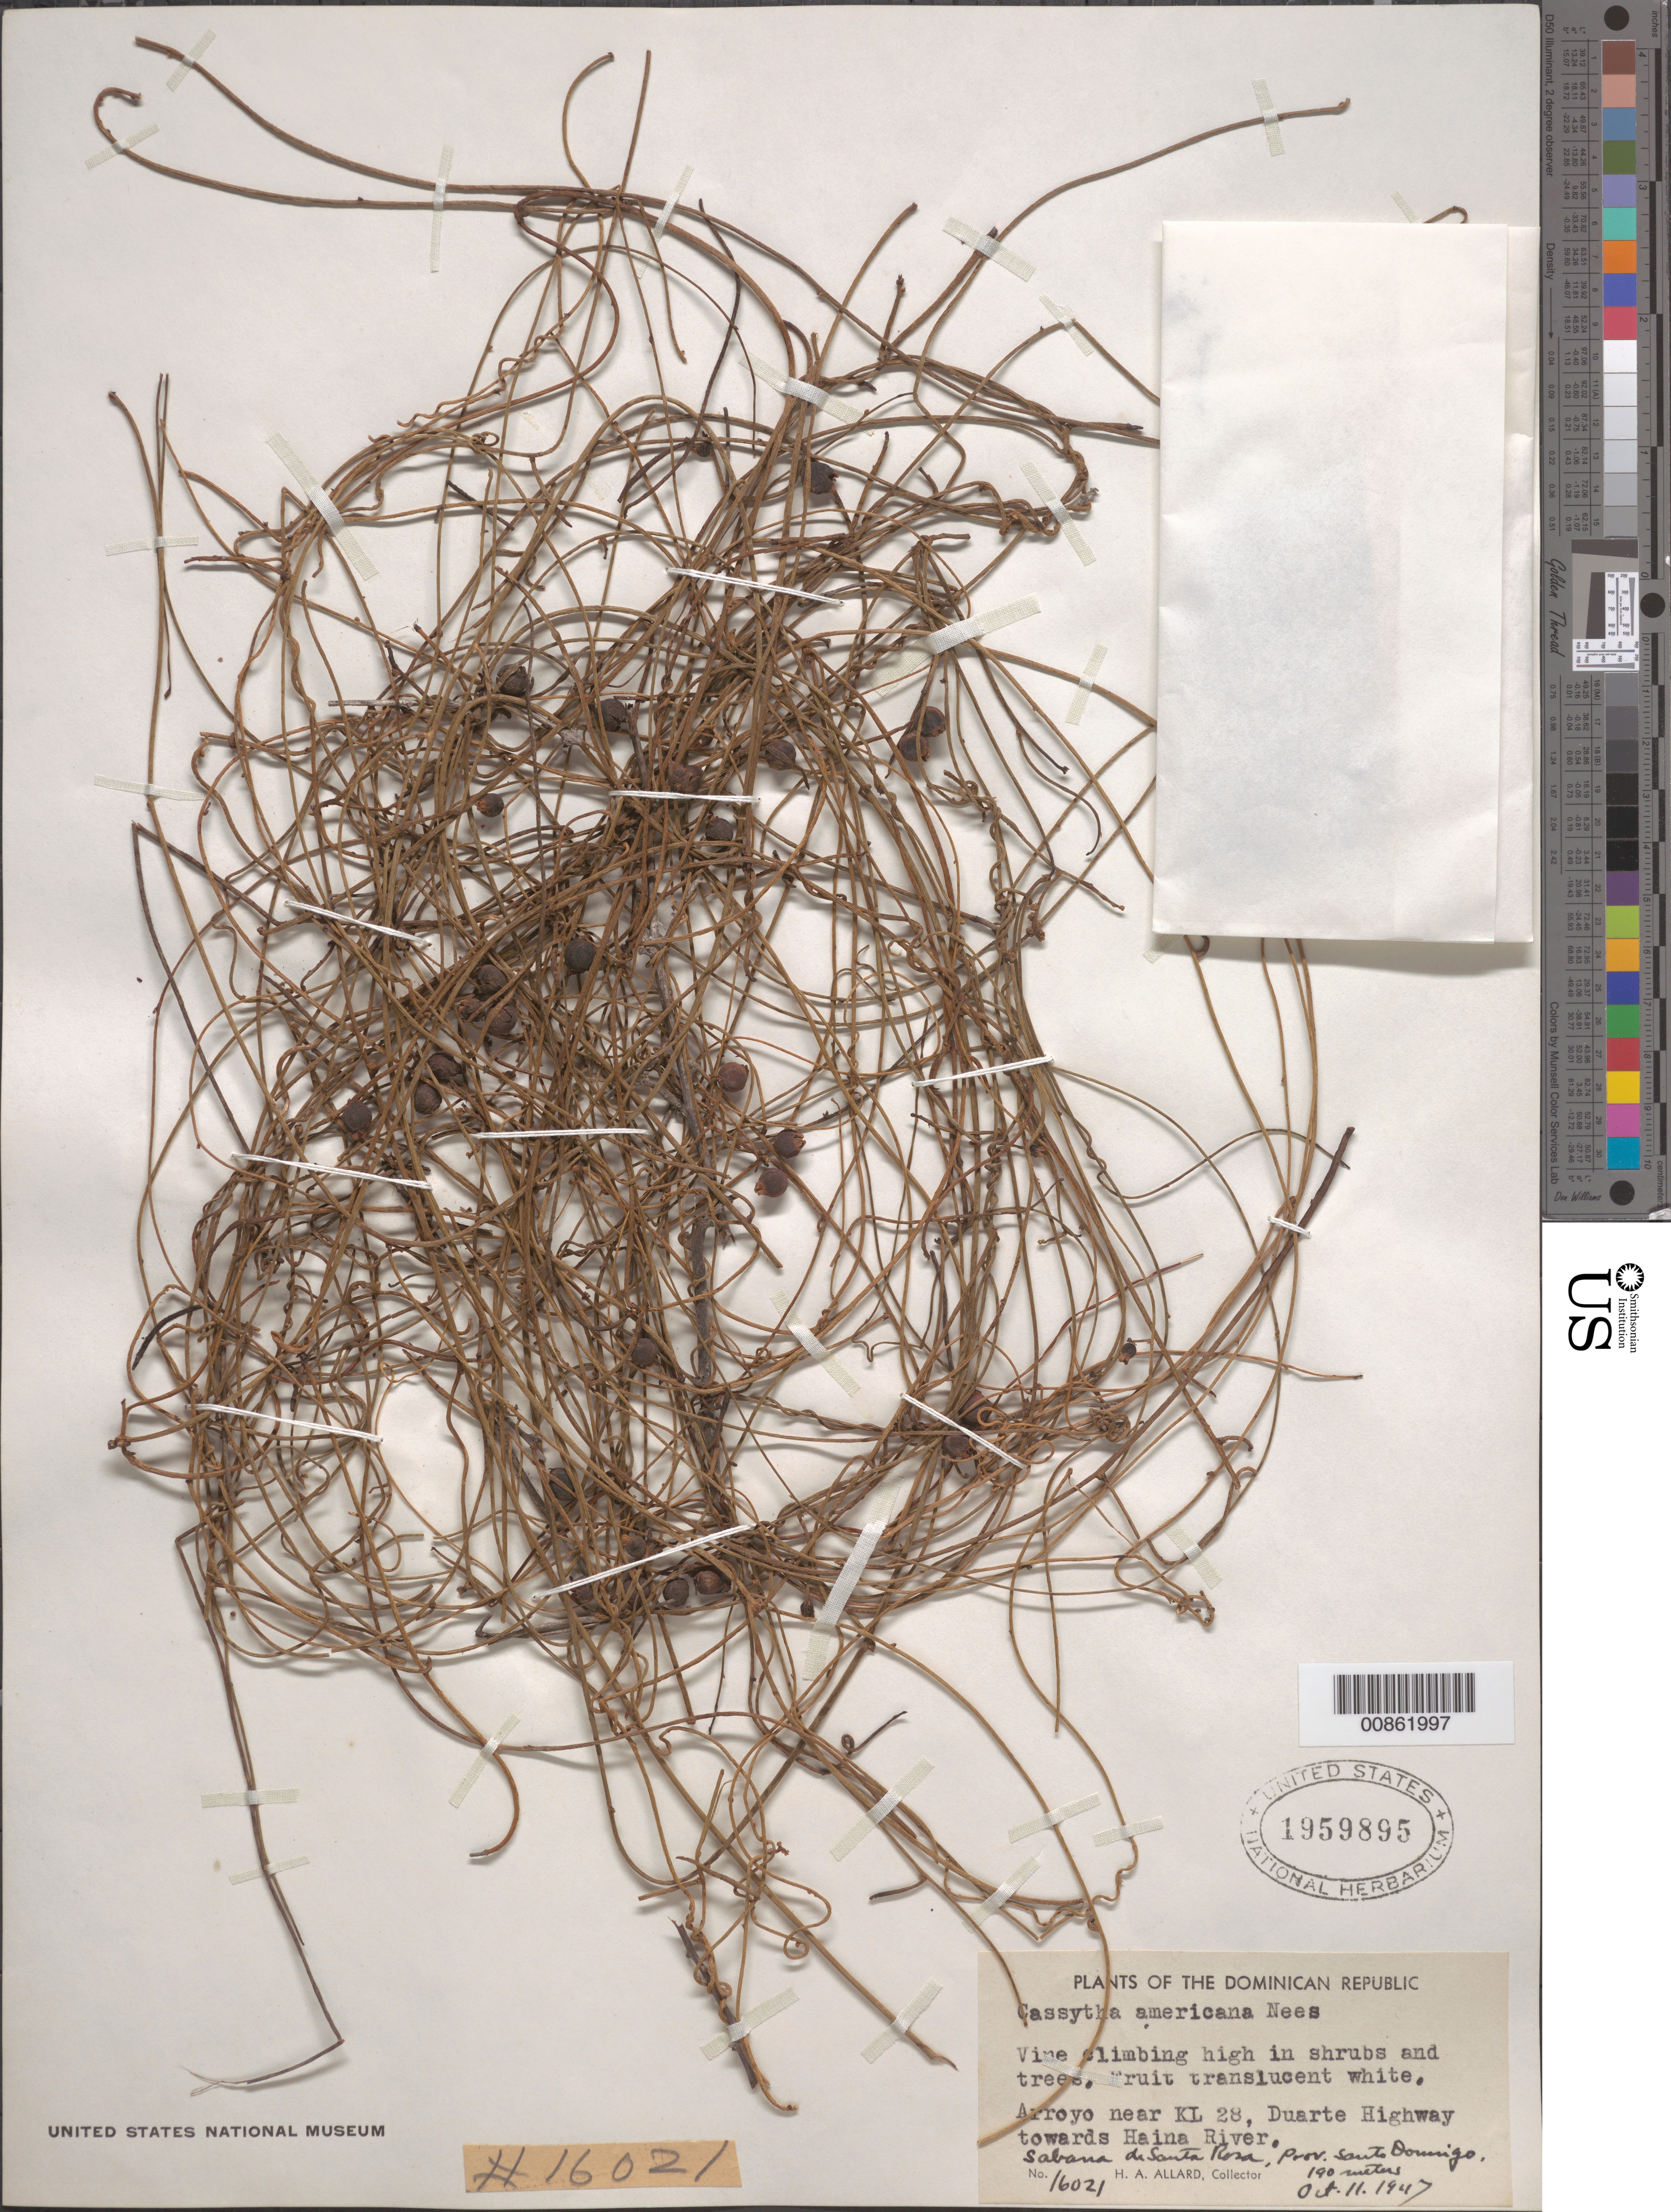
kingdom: Plantae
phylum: Tracheophyta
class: Magnoliopsida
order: Laurales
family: Lauraceae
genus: Cassytha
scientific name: Cassytha filiformis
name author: L.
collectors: H. A. Allard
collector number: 16021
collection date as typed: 11 Oct 1947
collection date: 1947-10-11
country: Dominican Republic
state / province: Distrito Nacional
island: Hispaniola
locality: Sabana de Santa Rosa, Province of Santo Domingo (obsolete). Arroyo near km 28 Duarte Highway towards Haina River.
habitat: Climbing high in shrubs and trees.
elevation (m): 190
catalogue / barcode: US 1959895